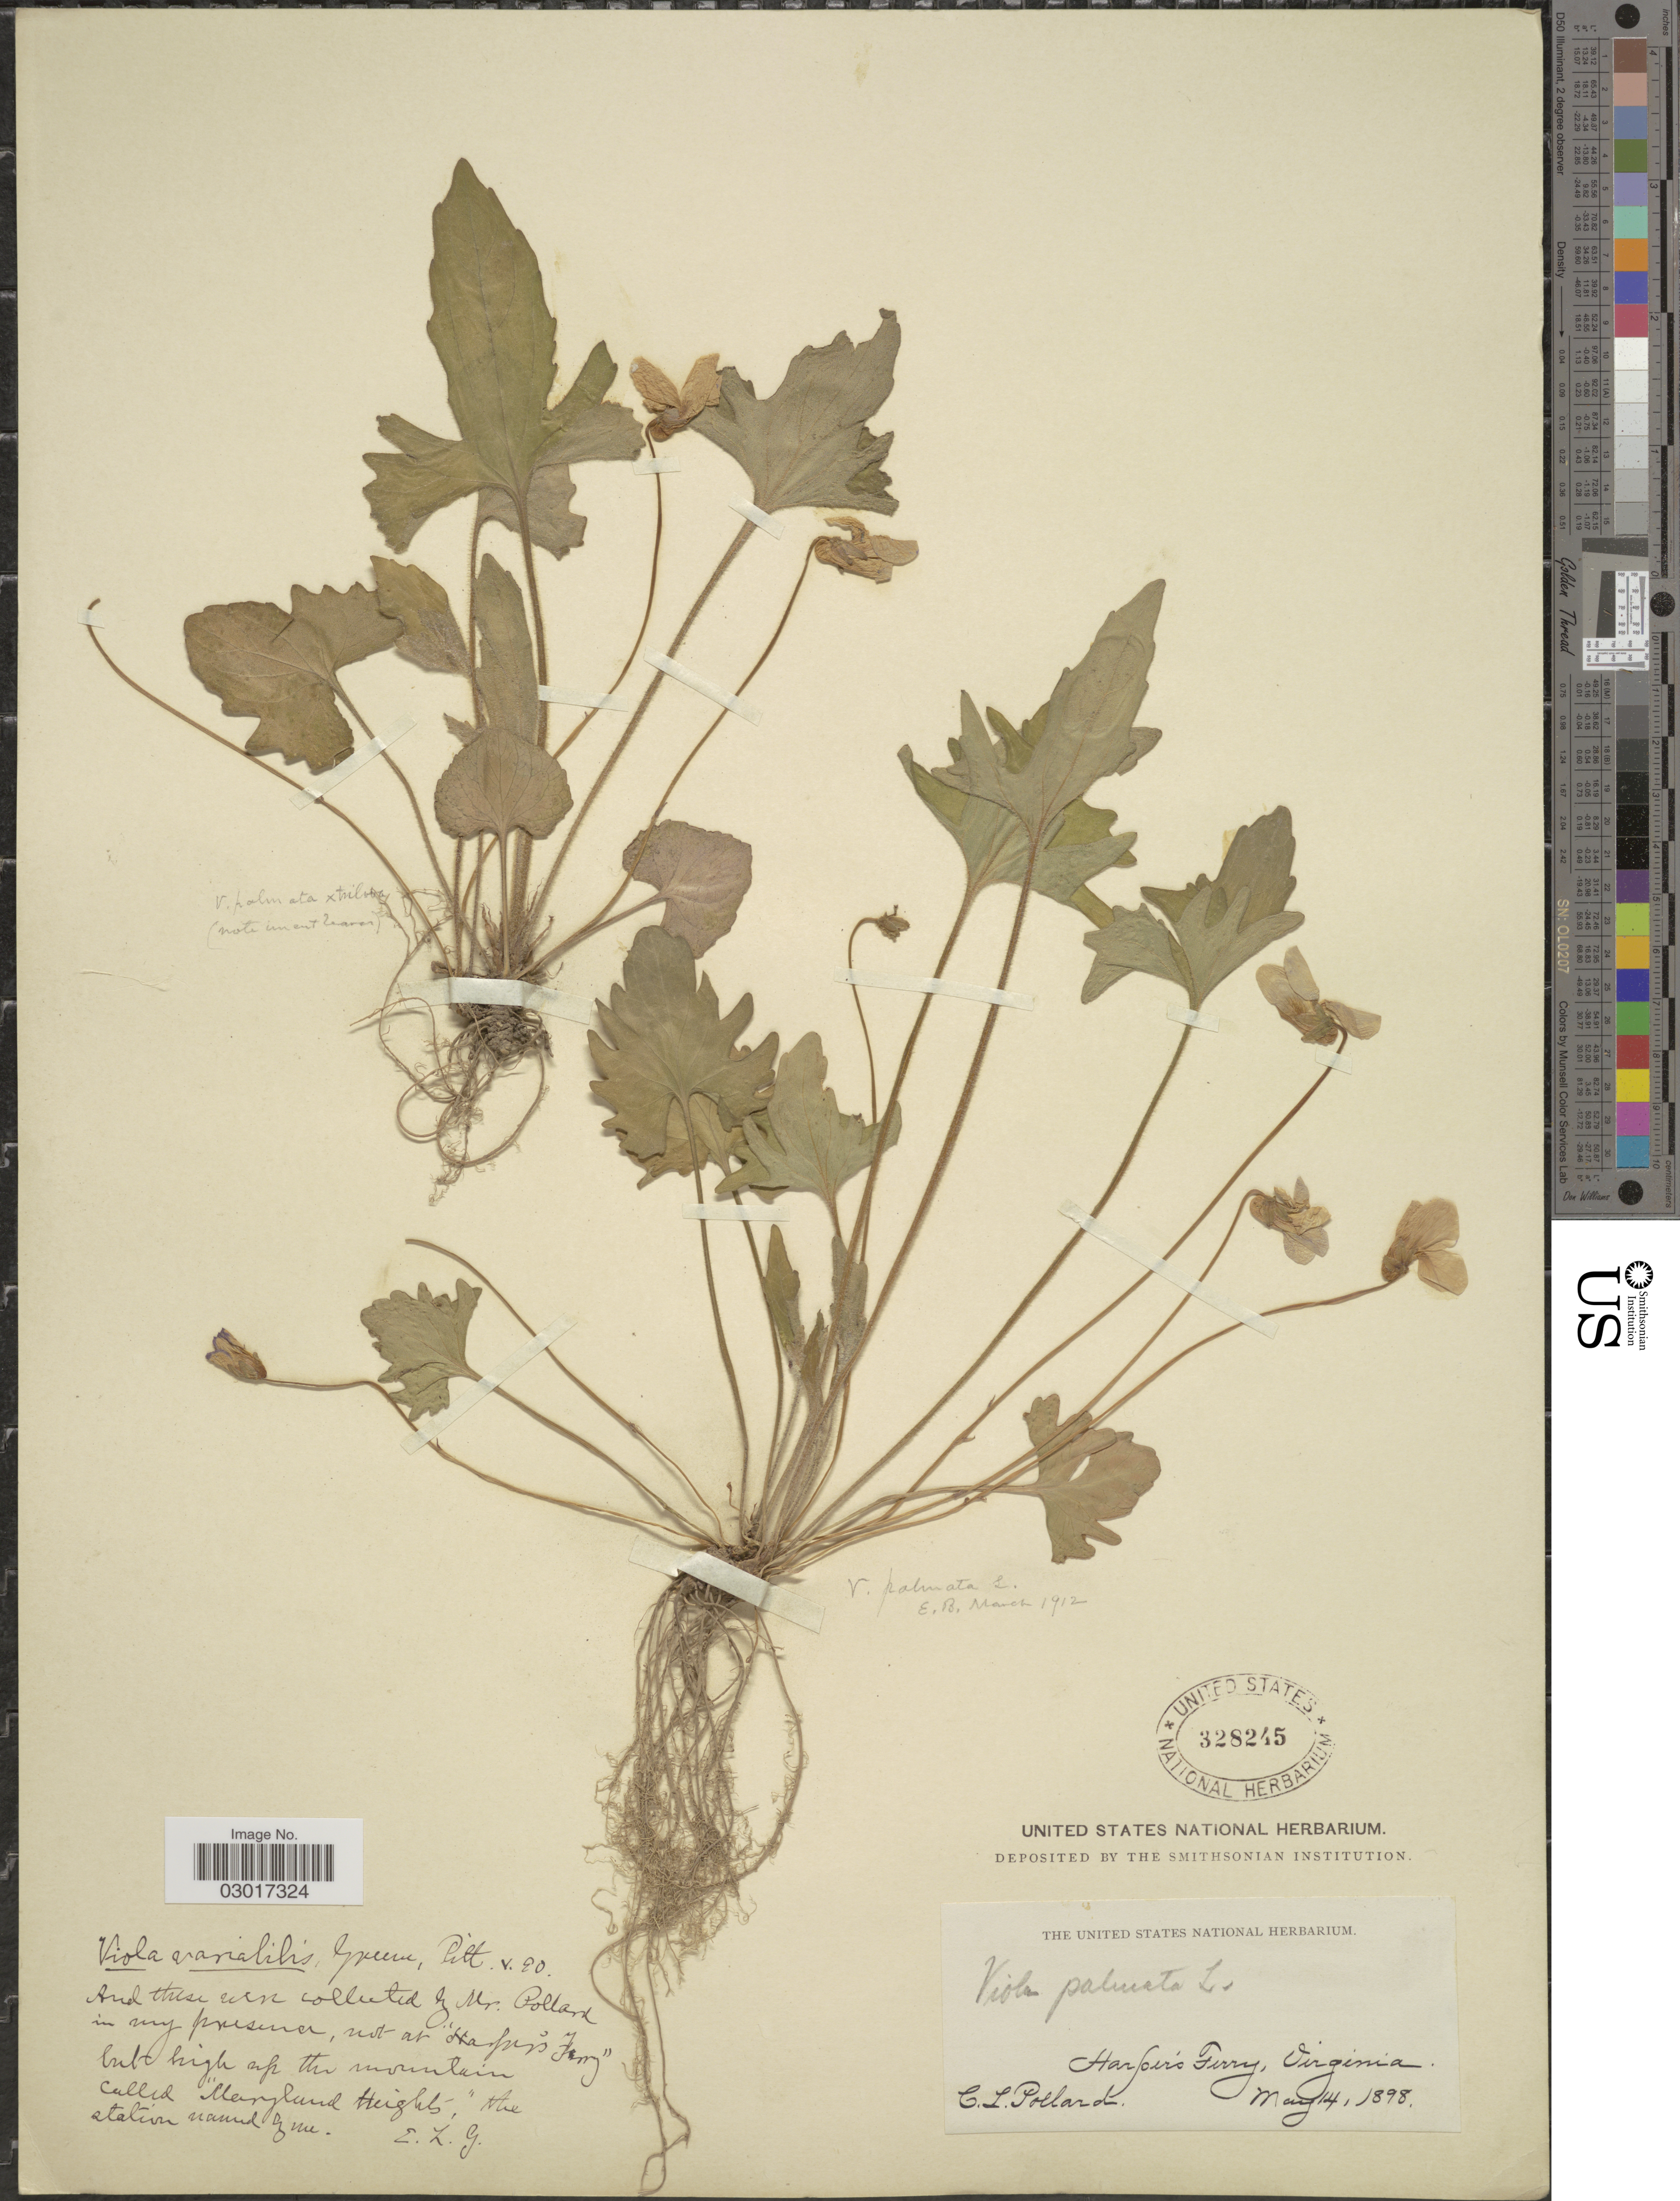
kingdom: Plantae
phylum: Tracheophyta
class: Magnoliopsida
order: Malpighiales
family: Violaceae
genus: Viola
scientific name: Viola triloba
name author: Schwein.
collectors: C. L. Pollard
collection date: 1898-05-14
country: United States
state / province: West Virginia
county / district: Jefferson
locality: Harper's Ferry.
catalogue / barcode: US 328245